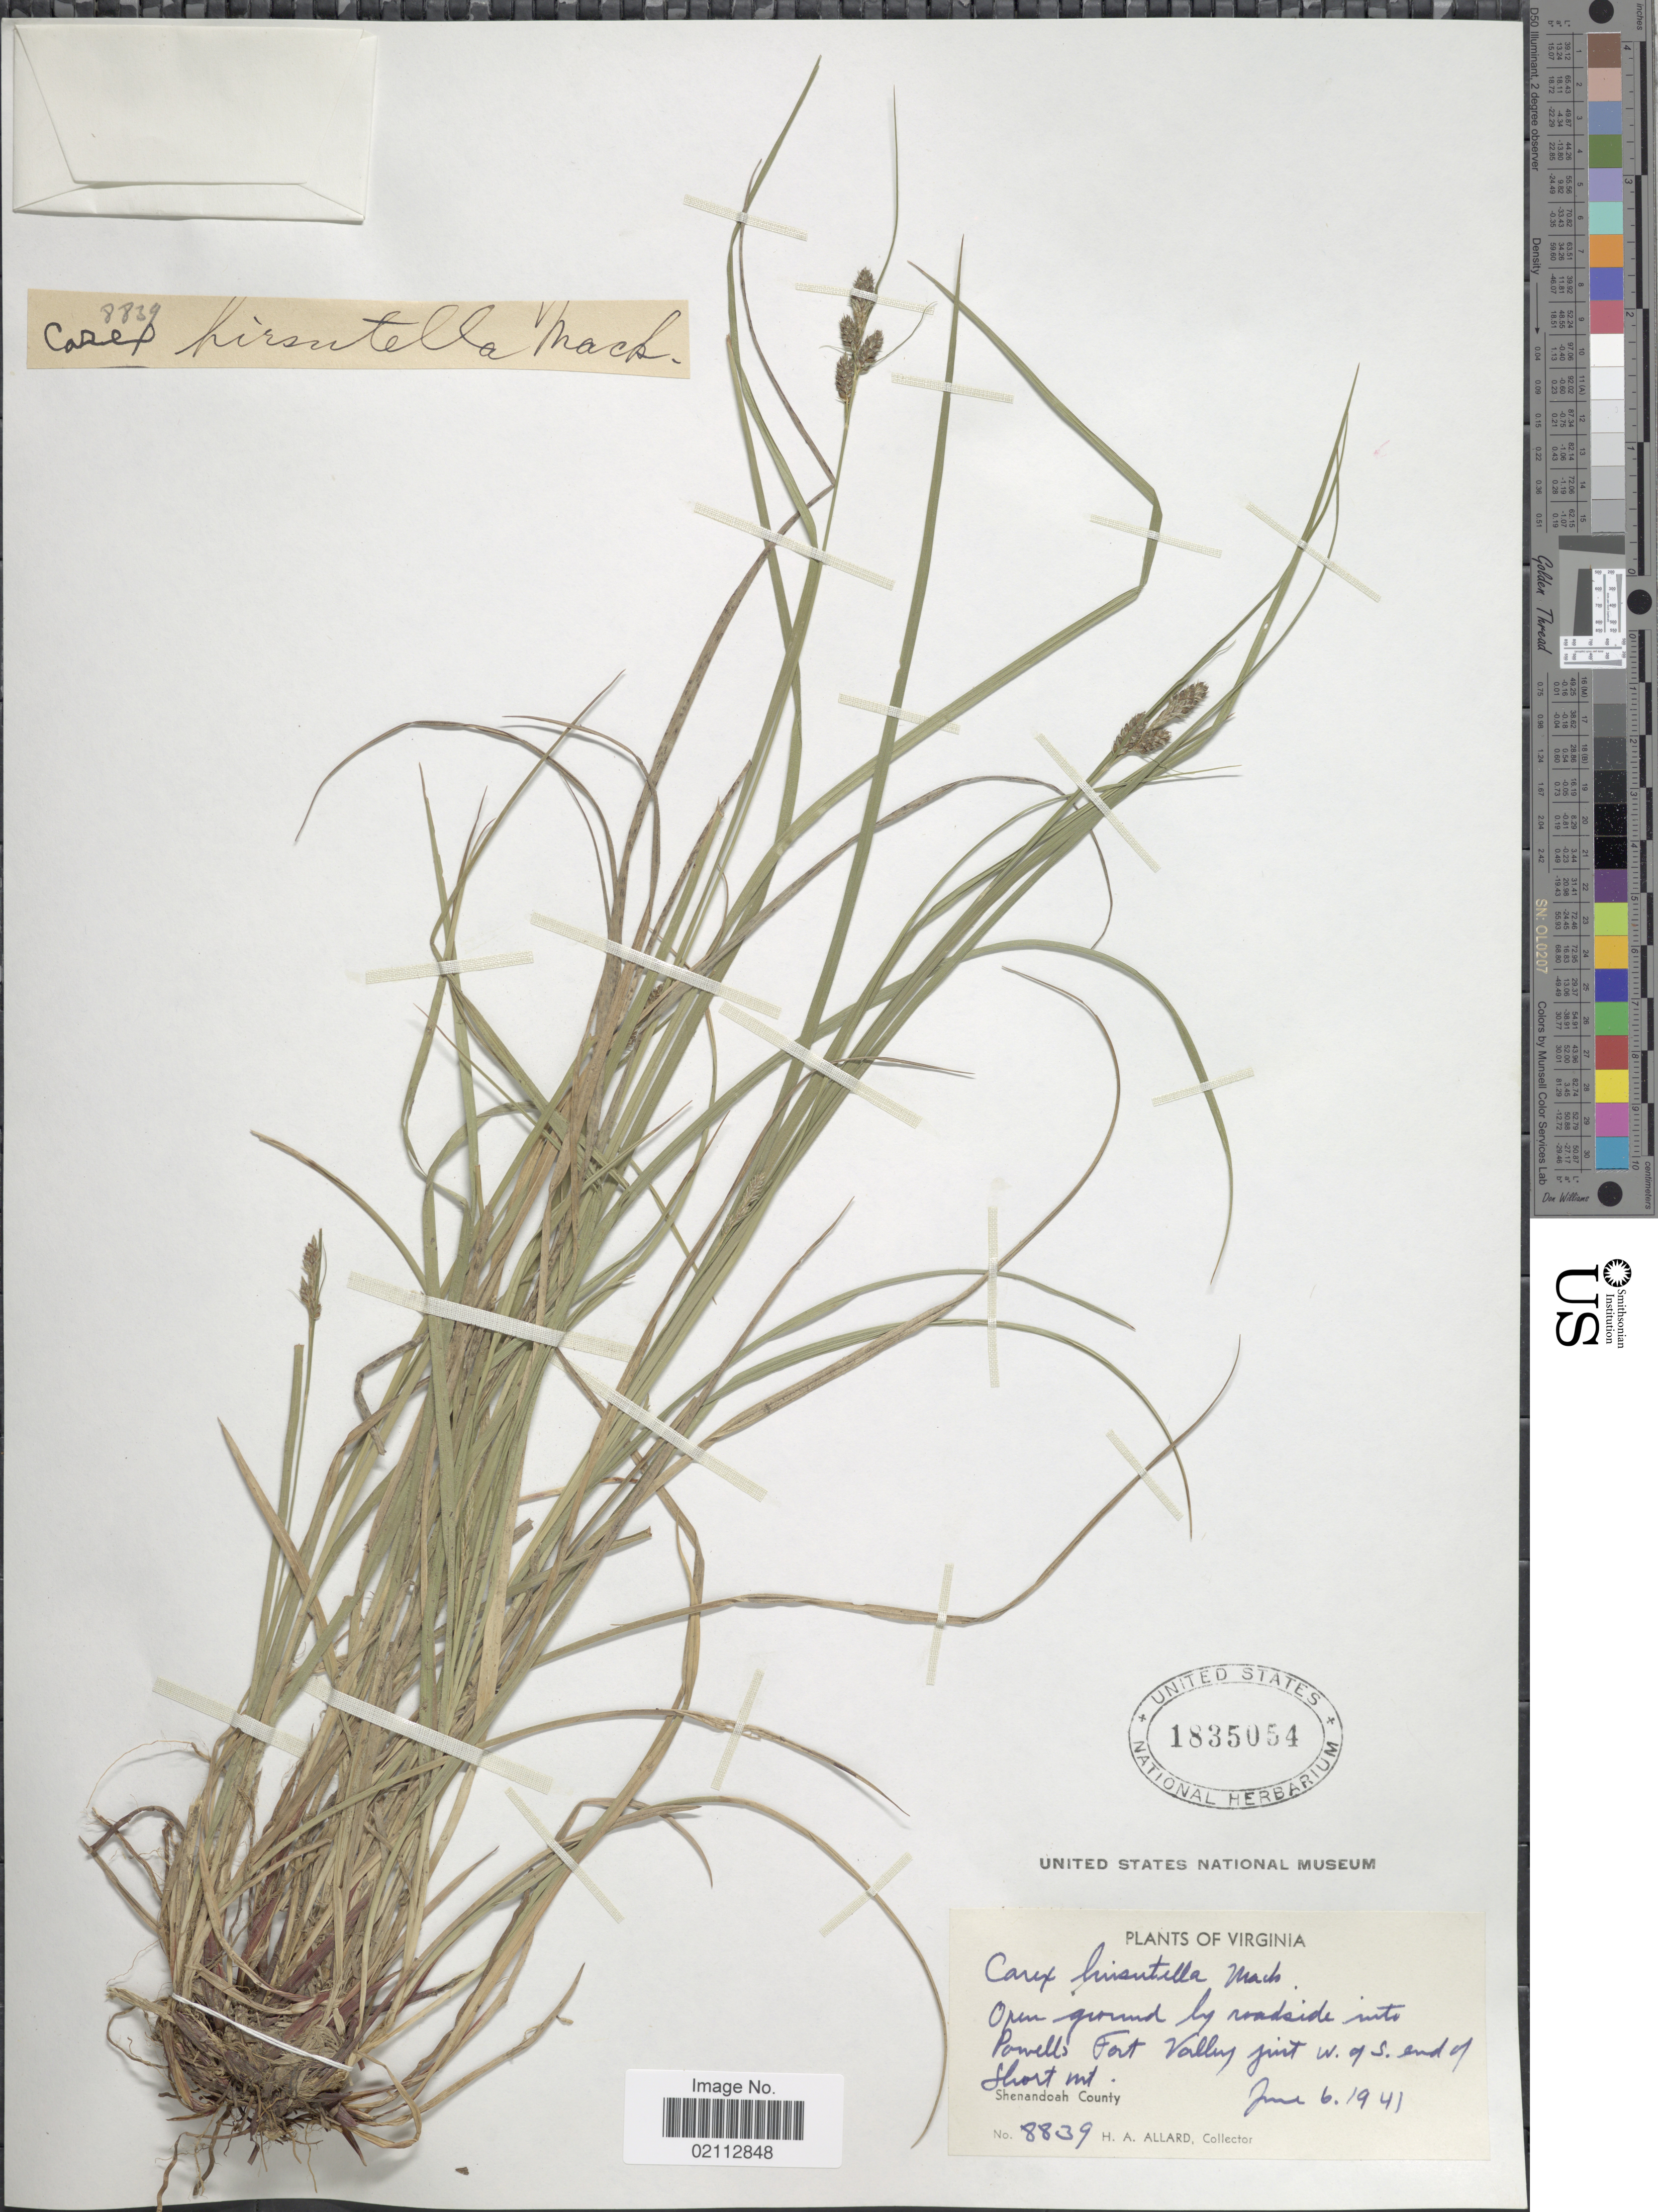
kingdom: Plantae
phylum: Tracheophyta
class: Liliopsida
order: Poales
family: Cyperaceae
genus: Carex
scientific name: Carex hirsutella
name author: Mack.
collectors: H. A. Allard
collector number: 8839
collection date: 1941-06-06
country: United States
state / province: Virginia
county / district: Shenandoah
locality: By roadside into Powells Fort Valley just W. of S. end of Short Mt. Shenandoah County.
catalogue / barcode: US 1835054